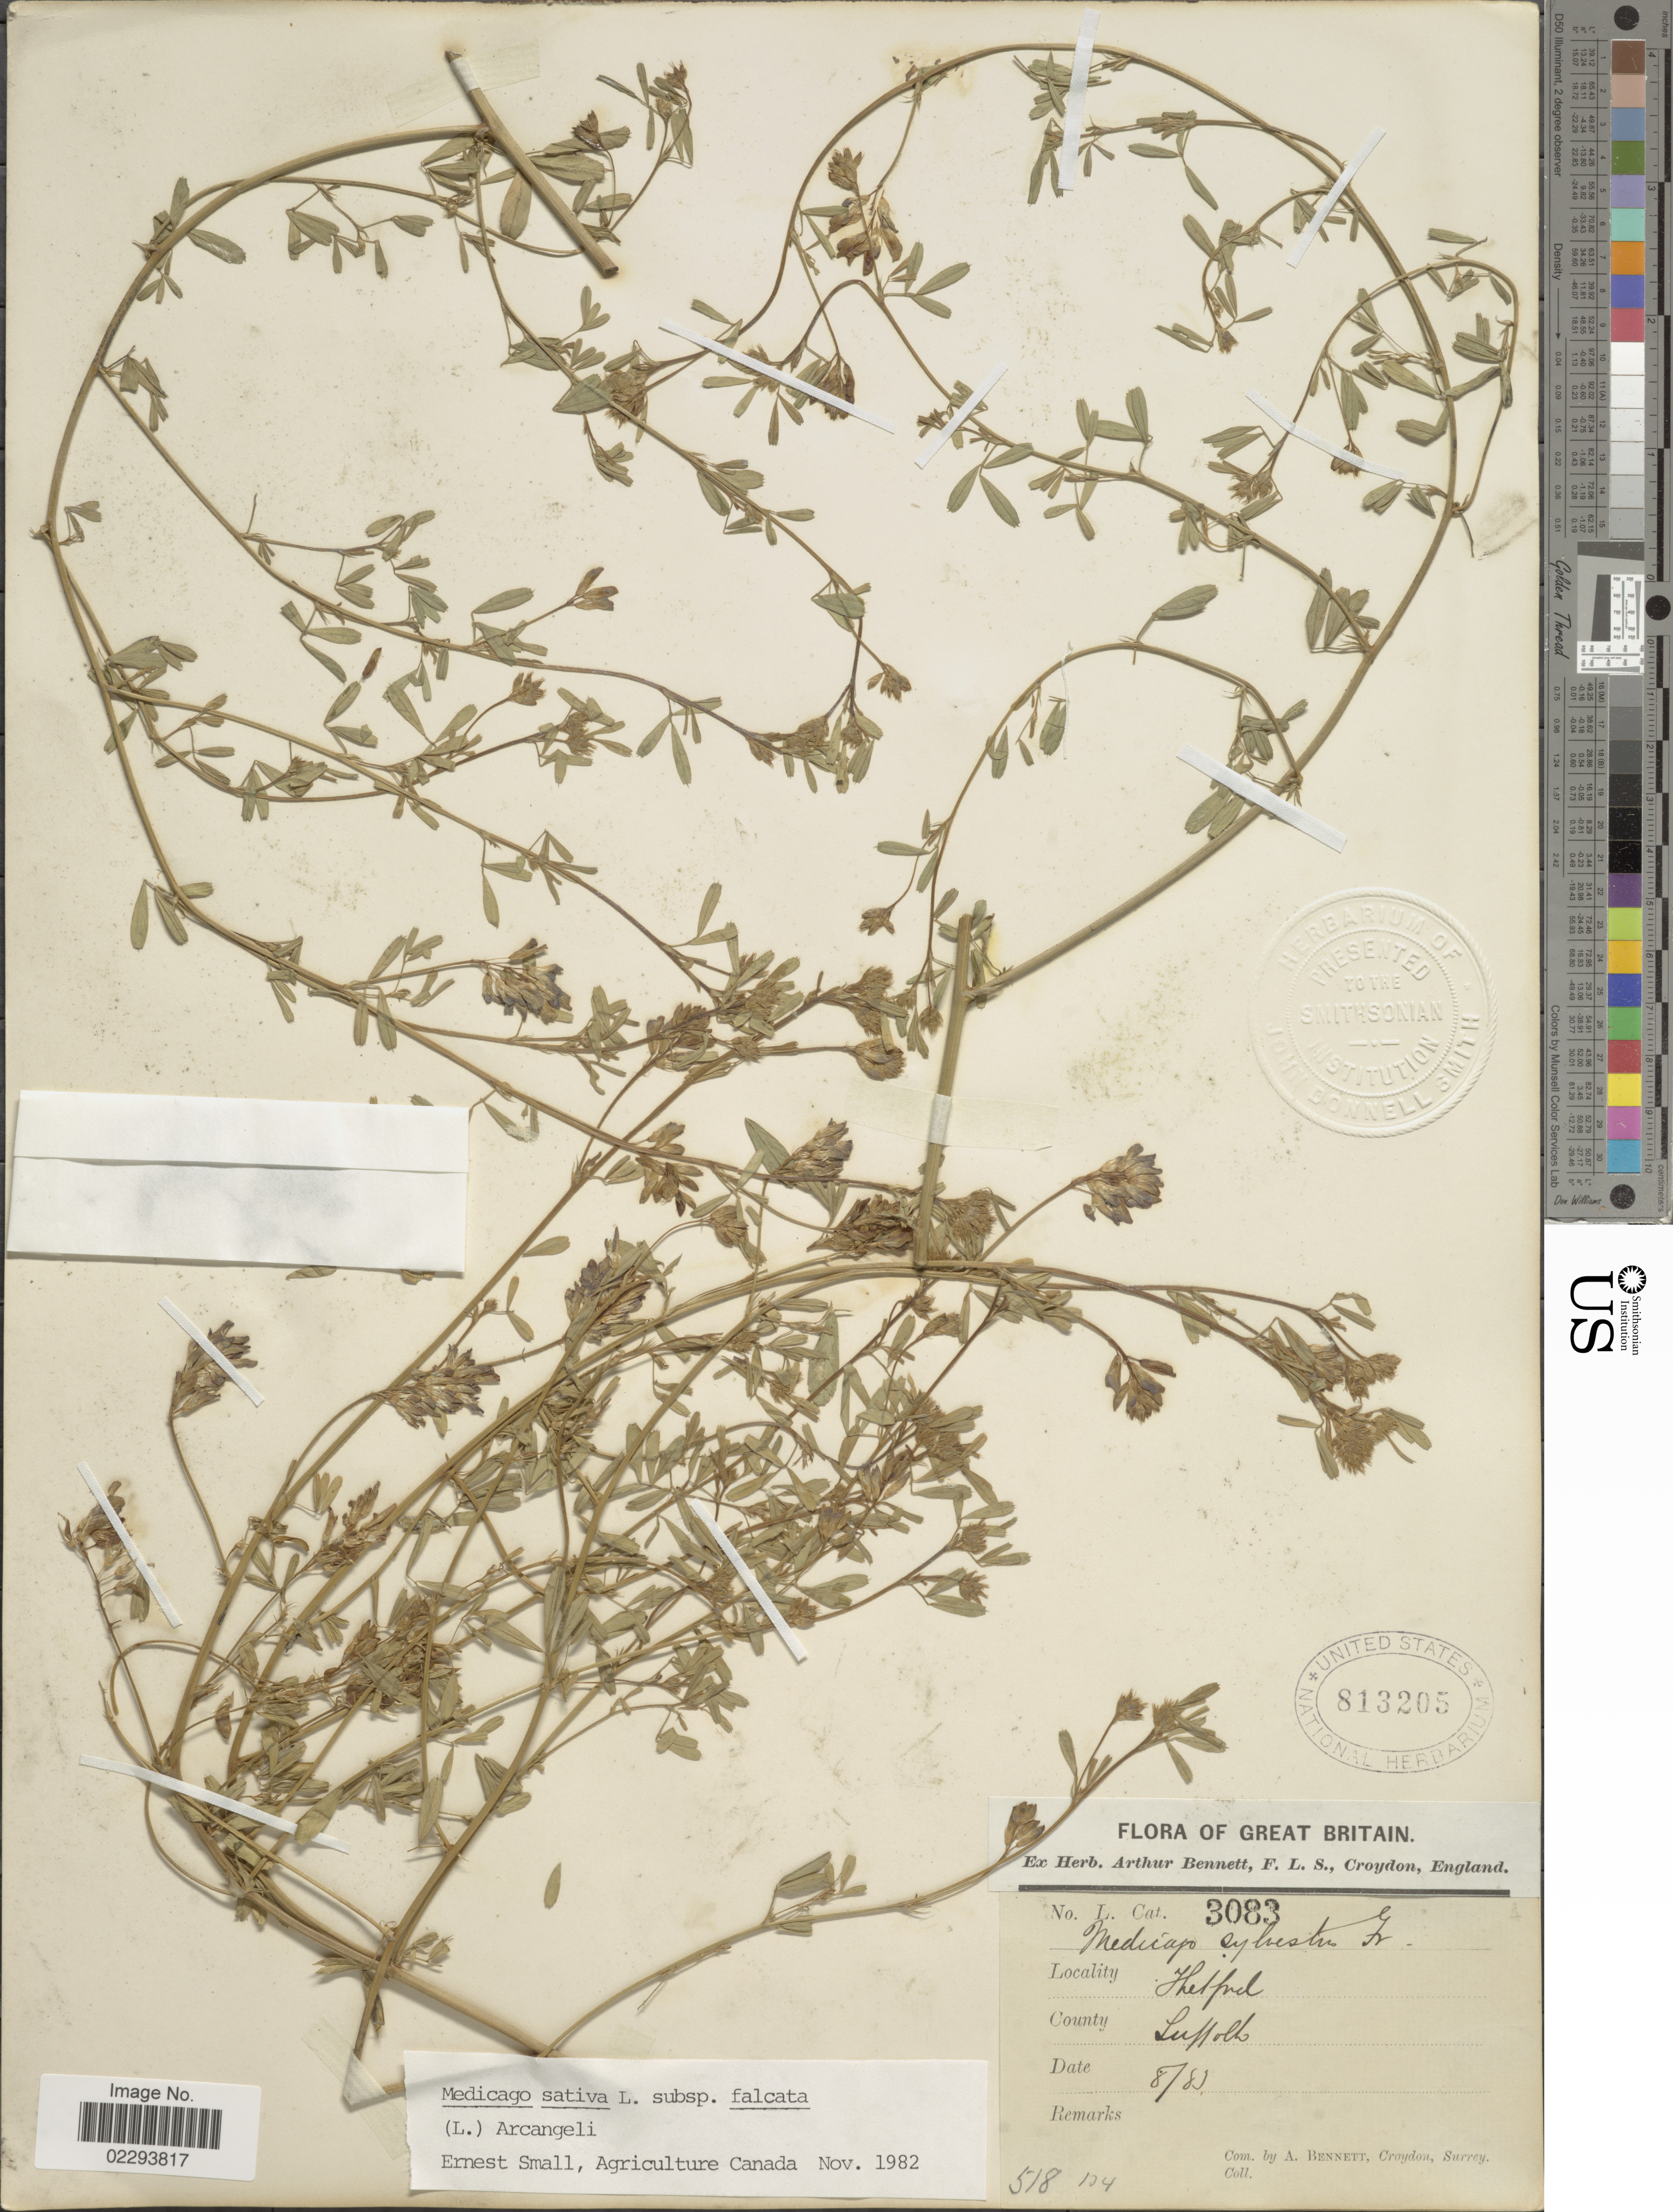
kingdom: Plantae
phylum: Tracheophyta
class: Magnoliopsida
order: Fabales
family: Fabaceae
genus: Medicago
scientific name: Medicago sativa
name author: L.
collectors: A. Bennett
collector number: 3083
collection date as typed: Transcribed d/m/y: /8/83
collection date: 1883-08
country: United Kingdom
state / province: England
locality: Thetford, Suffolk.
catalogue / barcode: US 813205